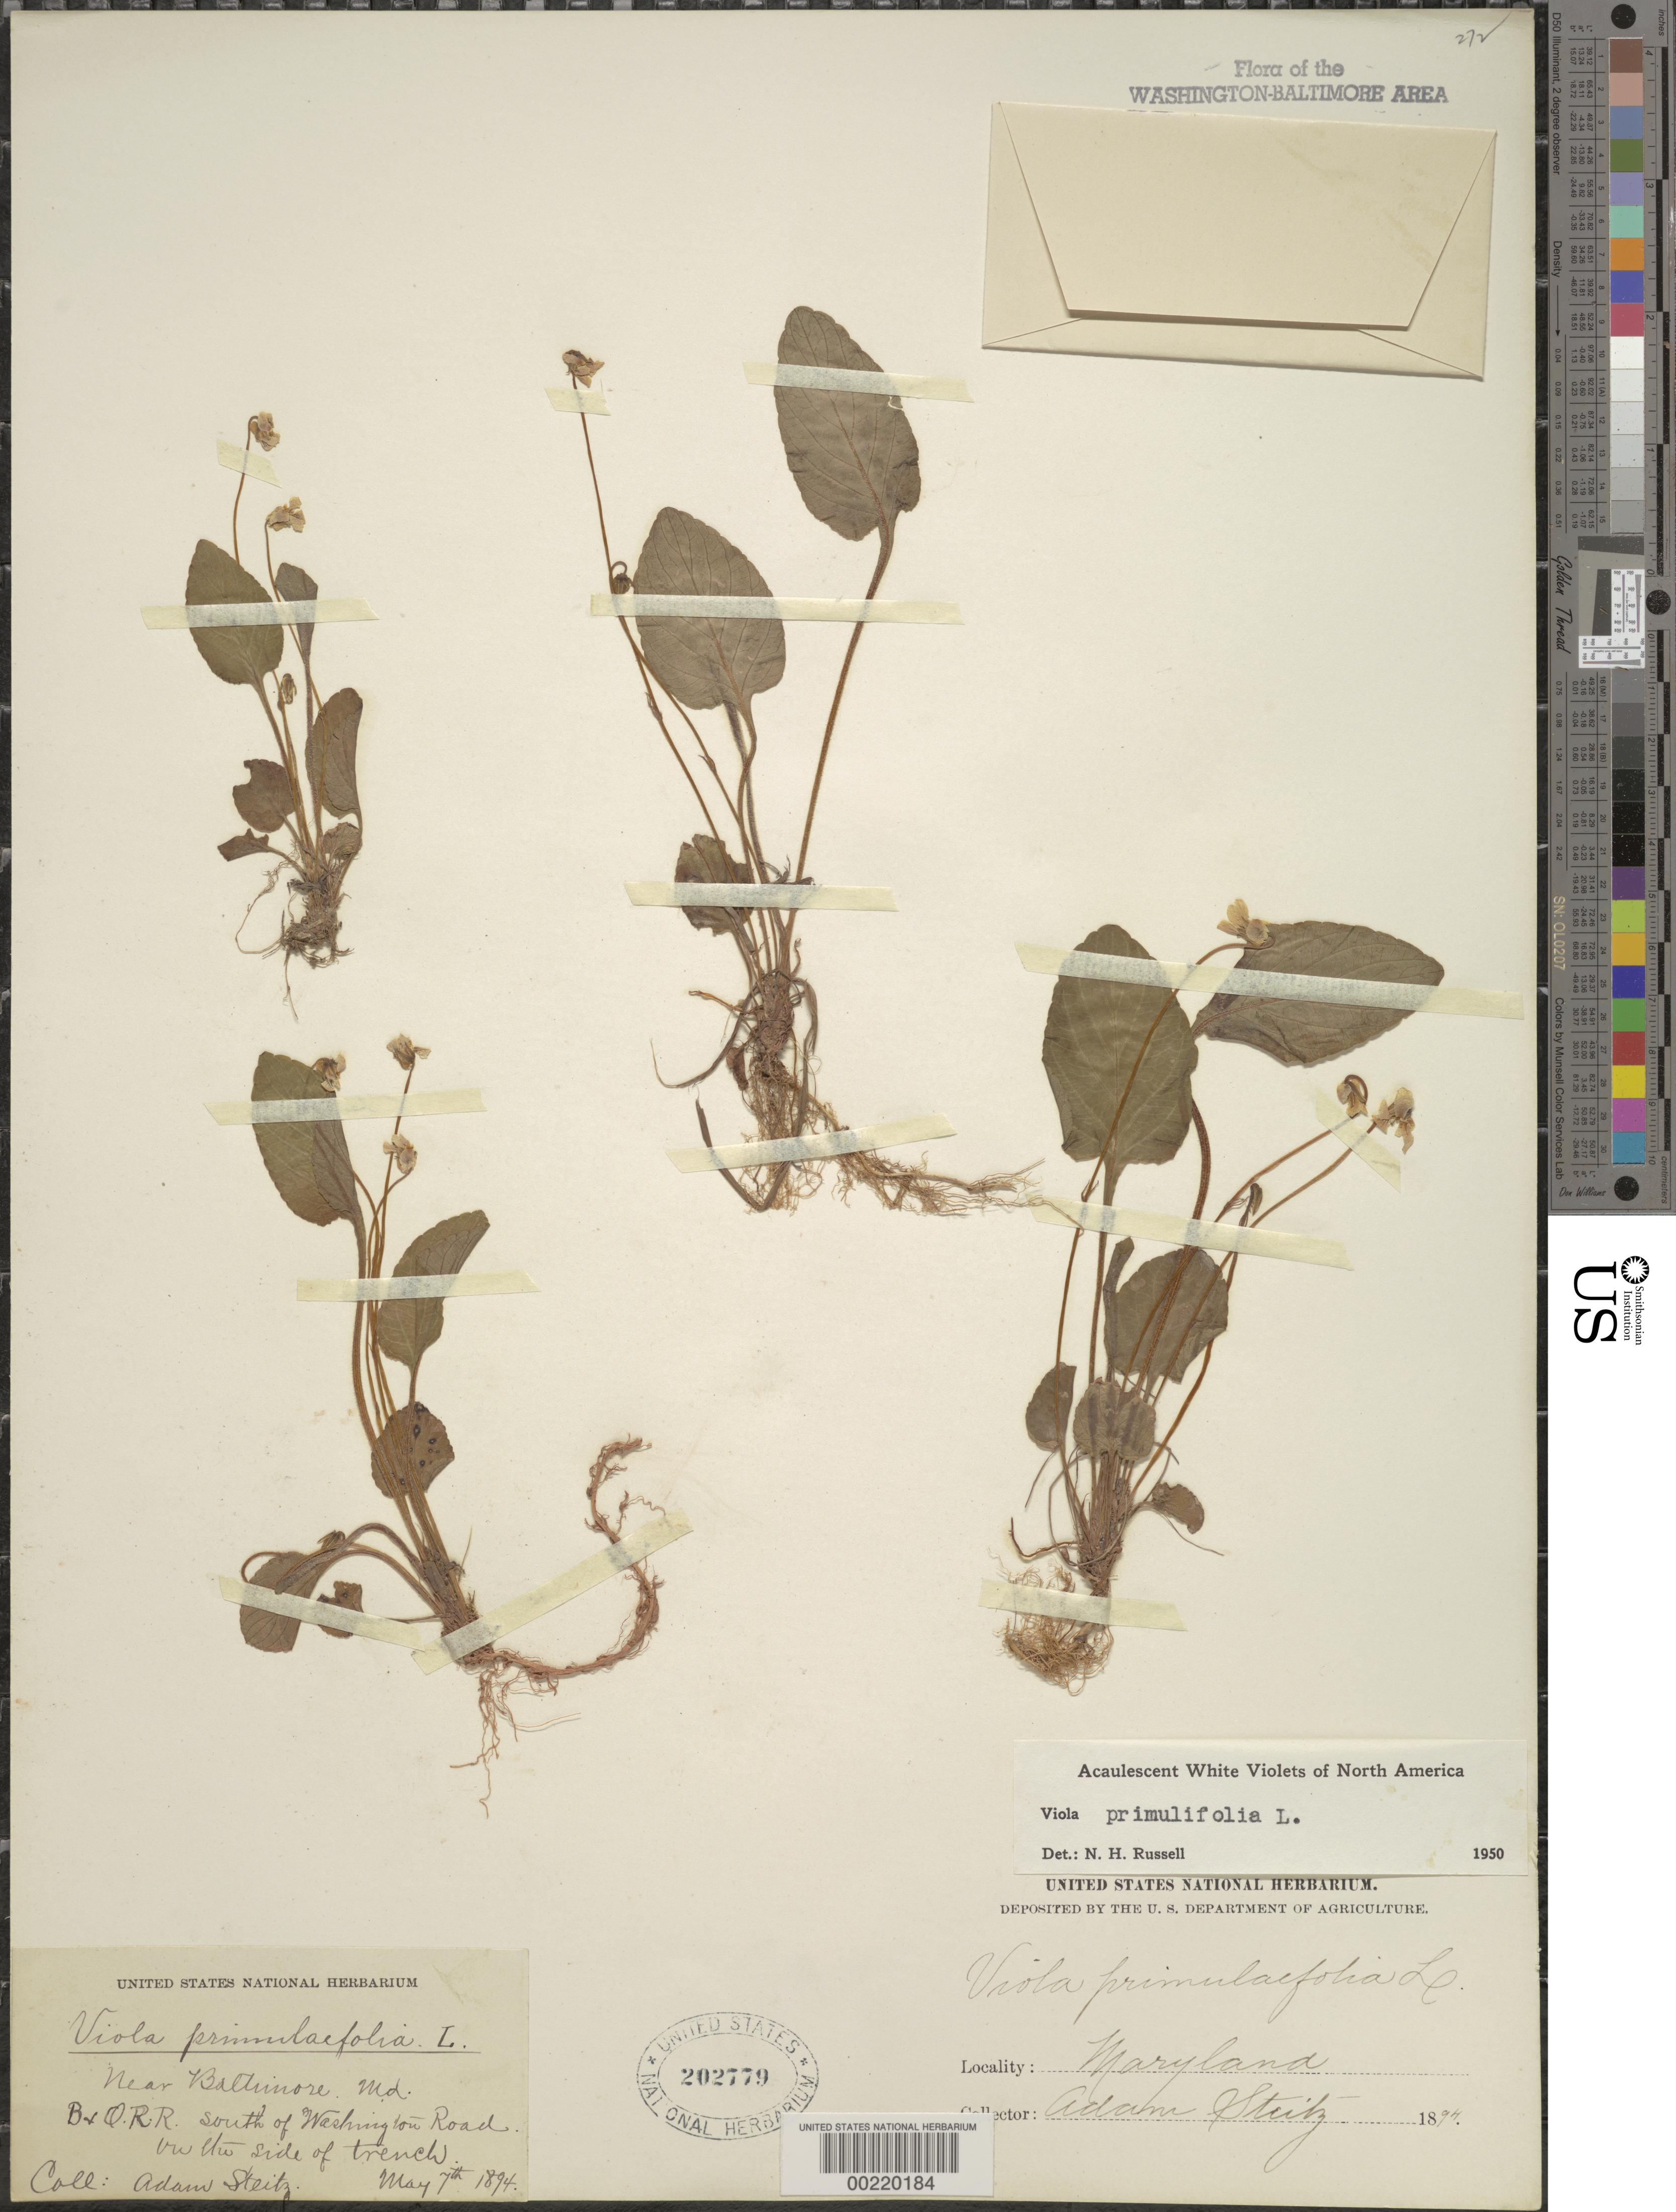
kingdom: Plantae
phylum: Tracheophyta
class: Magnoliopsida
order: Malpighiales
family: Violaceae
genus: Viola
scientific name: Viola primulifolia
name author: L.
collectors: A. Steitz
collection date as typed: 07 May 1894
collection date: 1894-05-07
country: United States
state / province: Maryland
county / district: City of Baltimore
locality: Baltimore City, B. and O. railroad, south of Washington Rd.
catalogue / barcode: US 202779